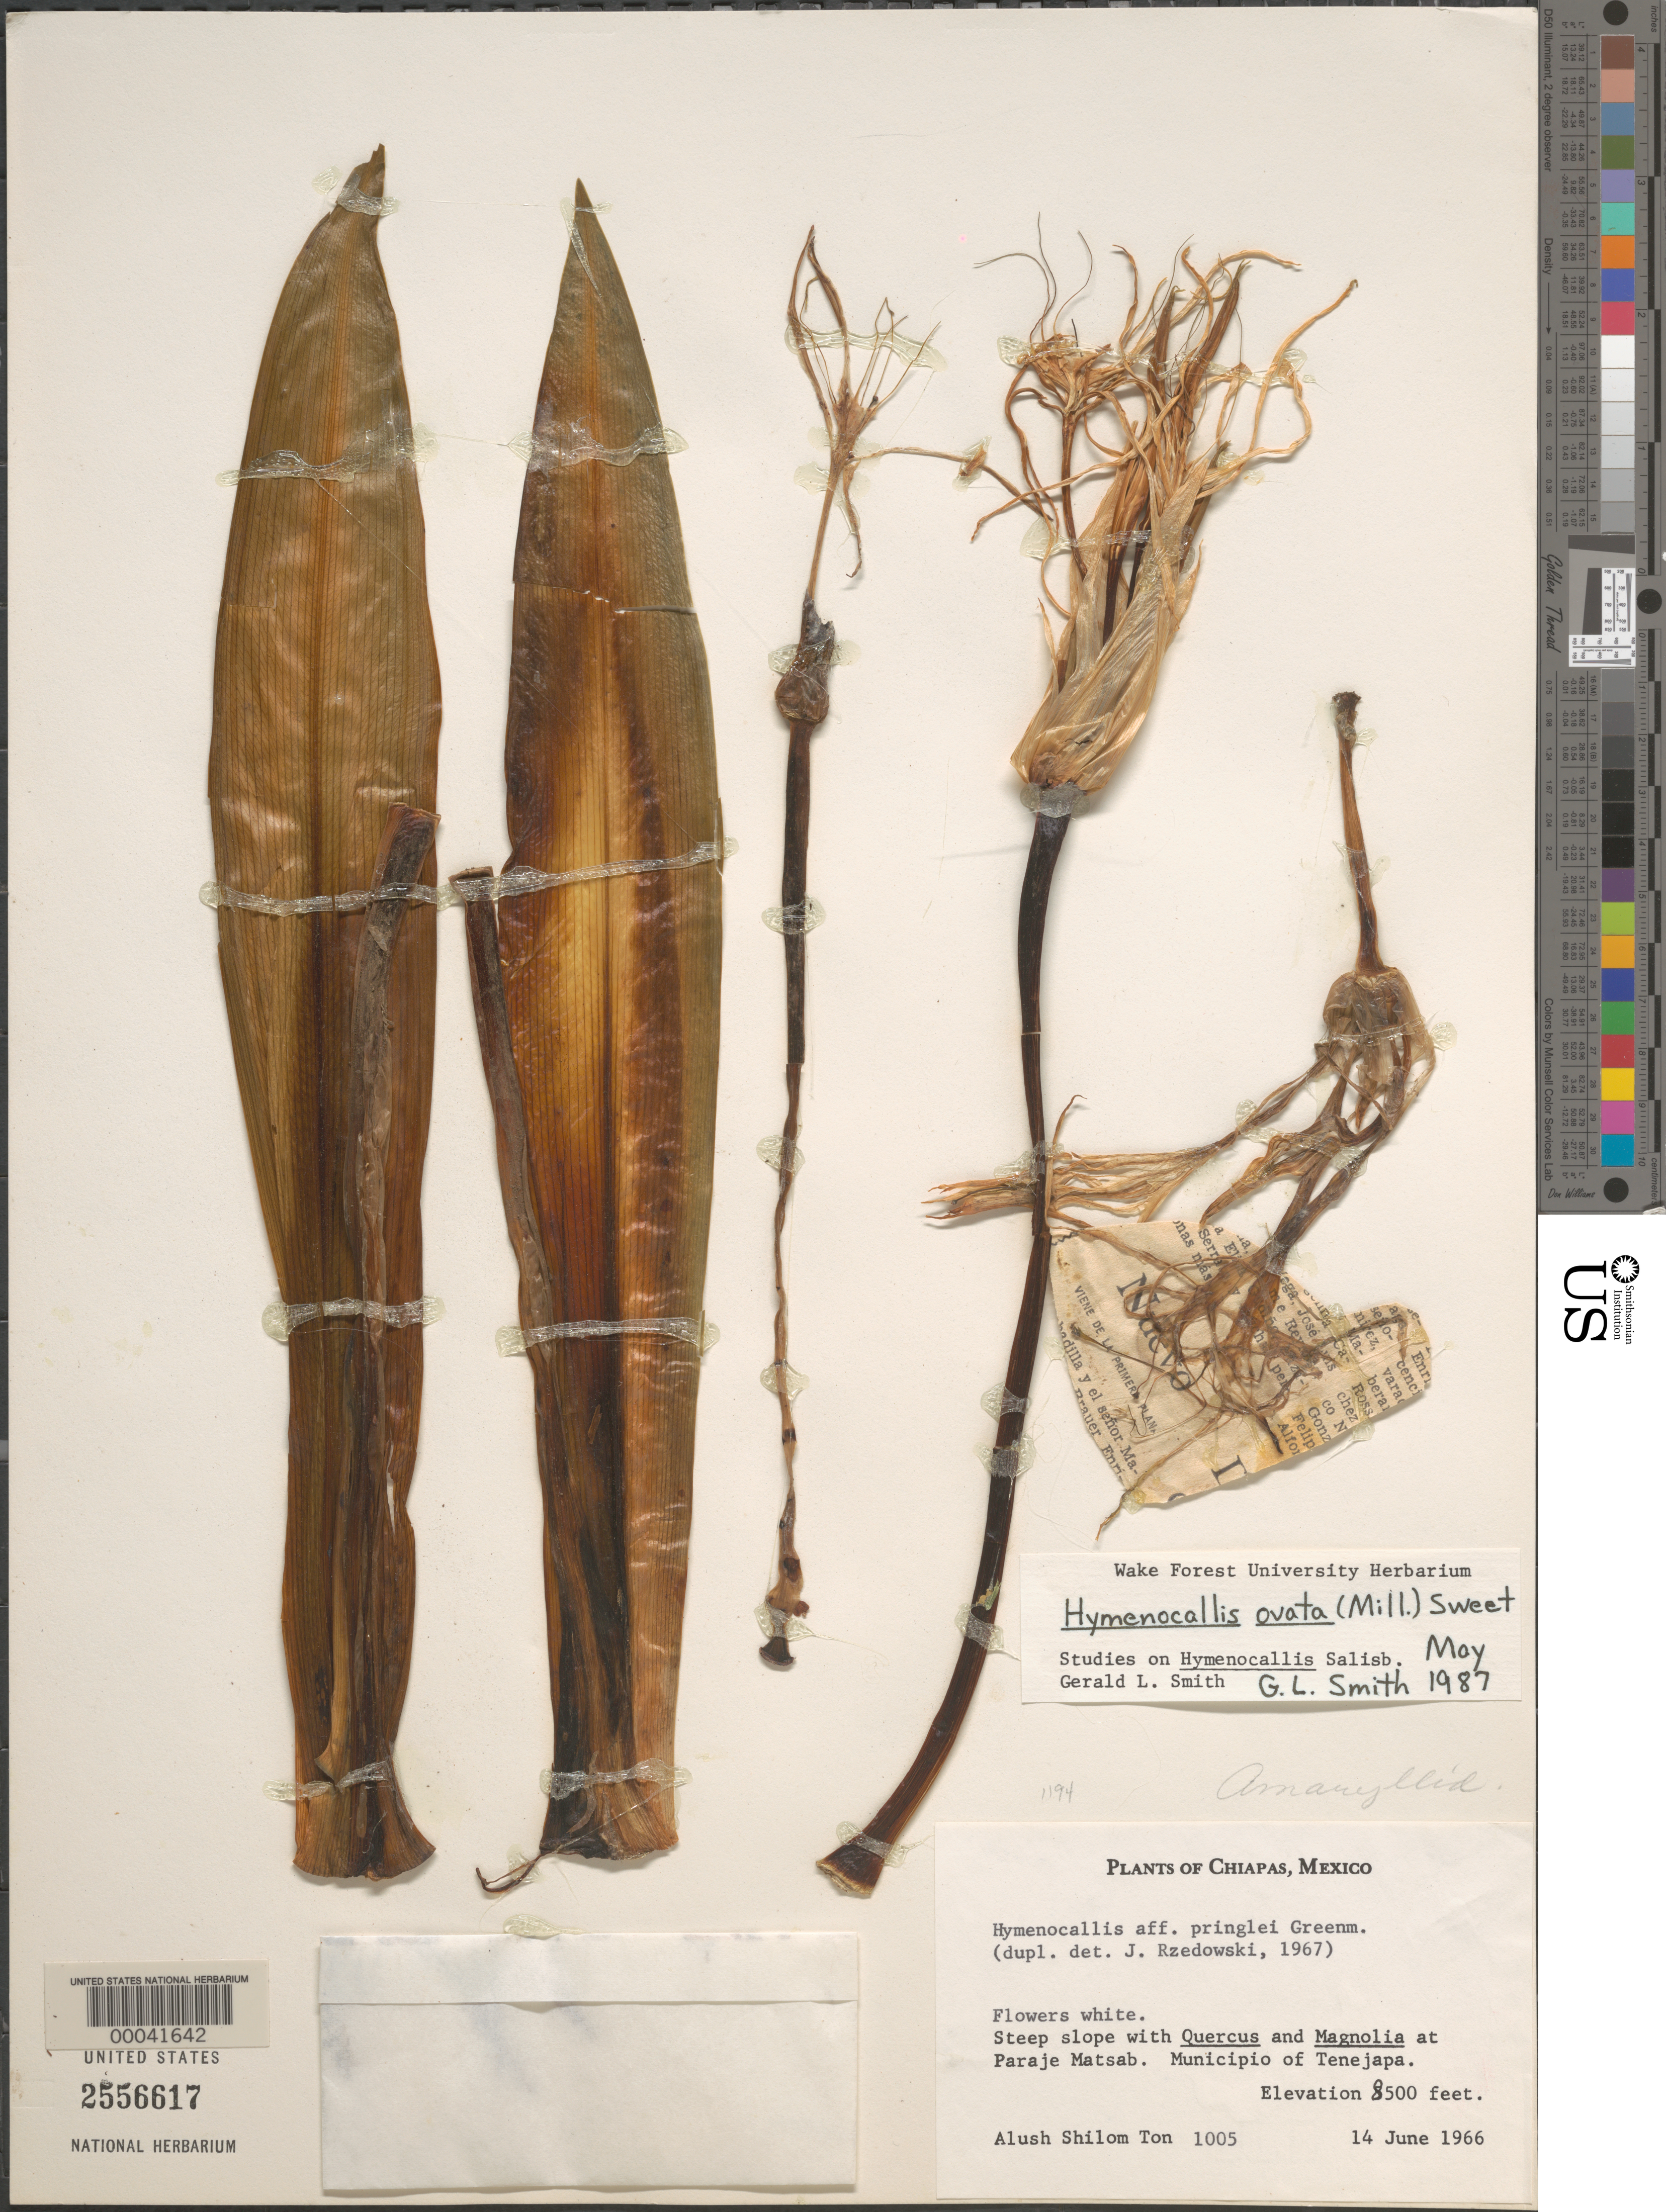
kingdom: Plantae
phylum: Tracheophyta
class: Liliopsida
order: Asparagales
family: Amaryllidaceae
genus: Hymenocallis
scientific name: Hymenocallis ovata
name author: (Mill.) M. Roem.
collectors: A. S. Ton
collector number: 1005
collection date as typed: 14 Jun 1966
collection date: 1966-06-14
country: Mexico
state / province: Chiapas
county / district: Tenejapa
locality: Paraje Matsab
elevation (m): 2591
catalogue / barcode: US 2556617